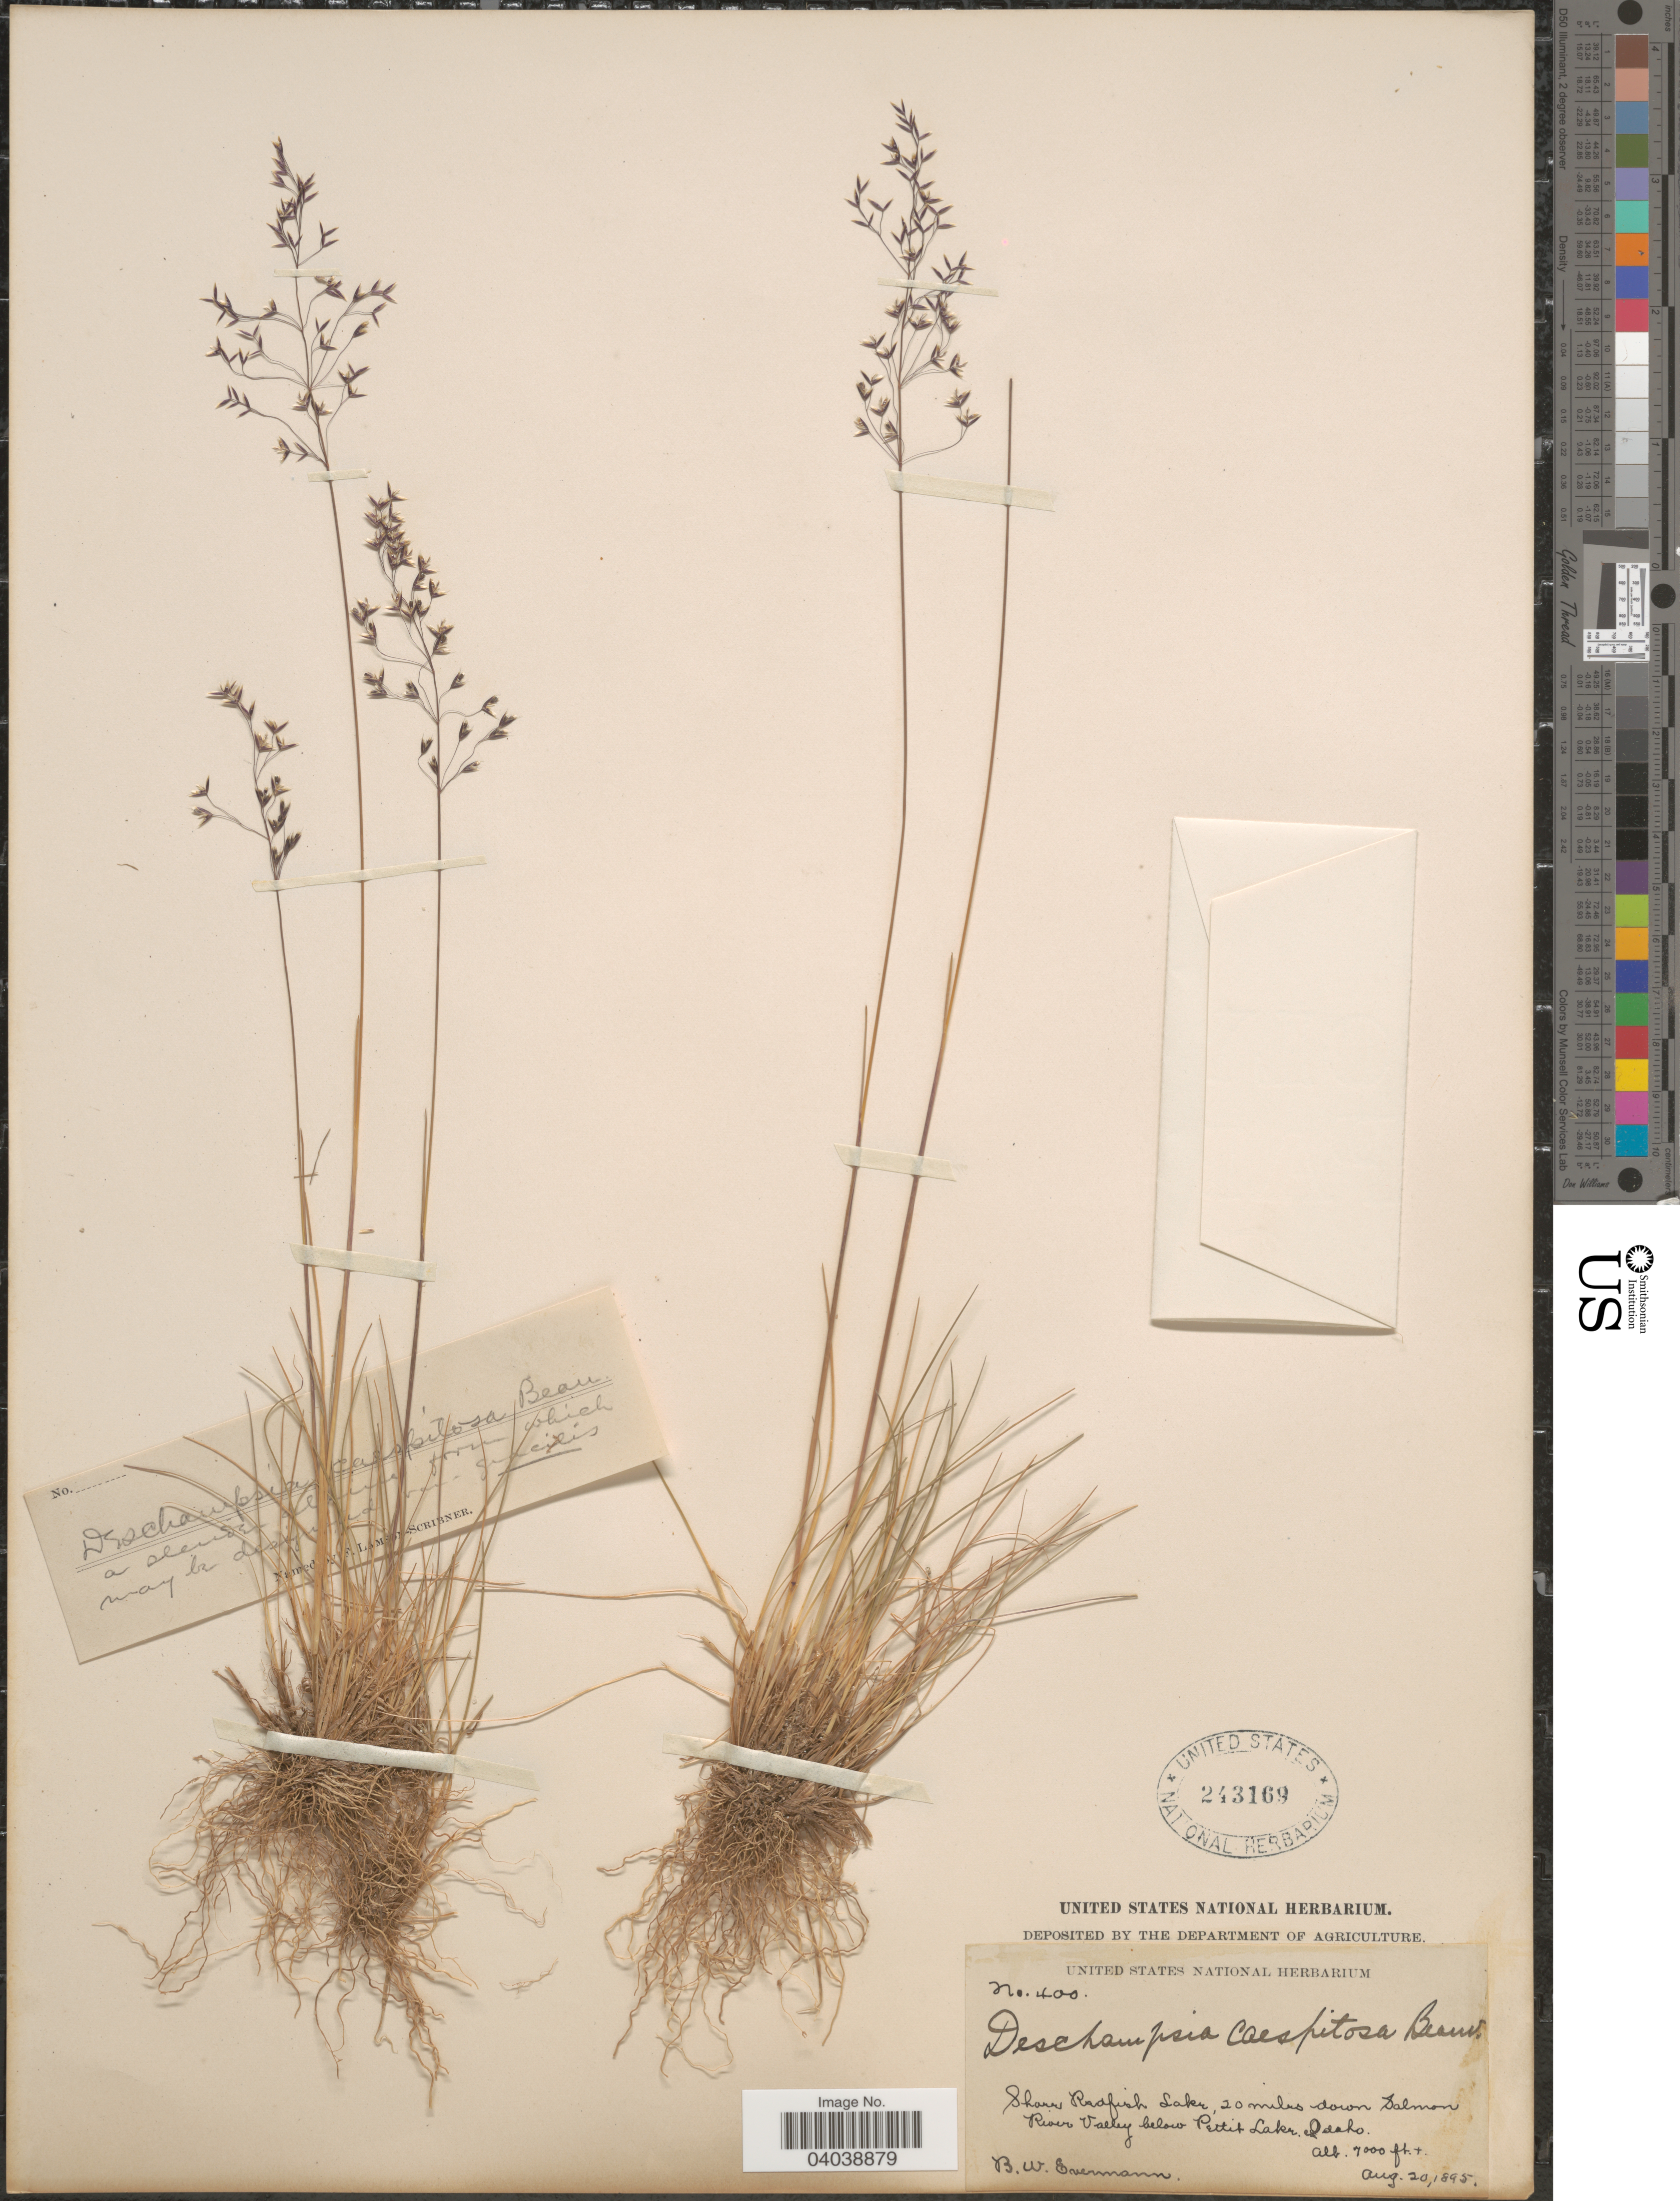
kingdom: Plantae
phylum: Tracheophyta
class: Liliopsida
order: Poales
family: Poaceae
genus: Deschampsia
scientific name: Deschampsia cespitosa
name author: (L.) P. Beauv.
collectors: B. W. Evermann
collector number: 400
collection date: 1895-08-20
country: United States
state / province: Idaho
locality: Shore Radfish Lake, 20 miles down Salmon River Valley below Pettit Lake.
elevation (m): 2134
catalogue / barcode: US 243169